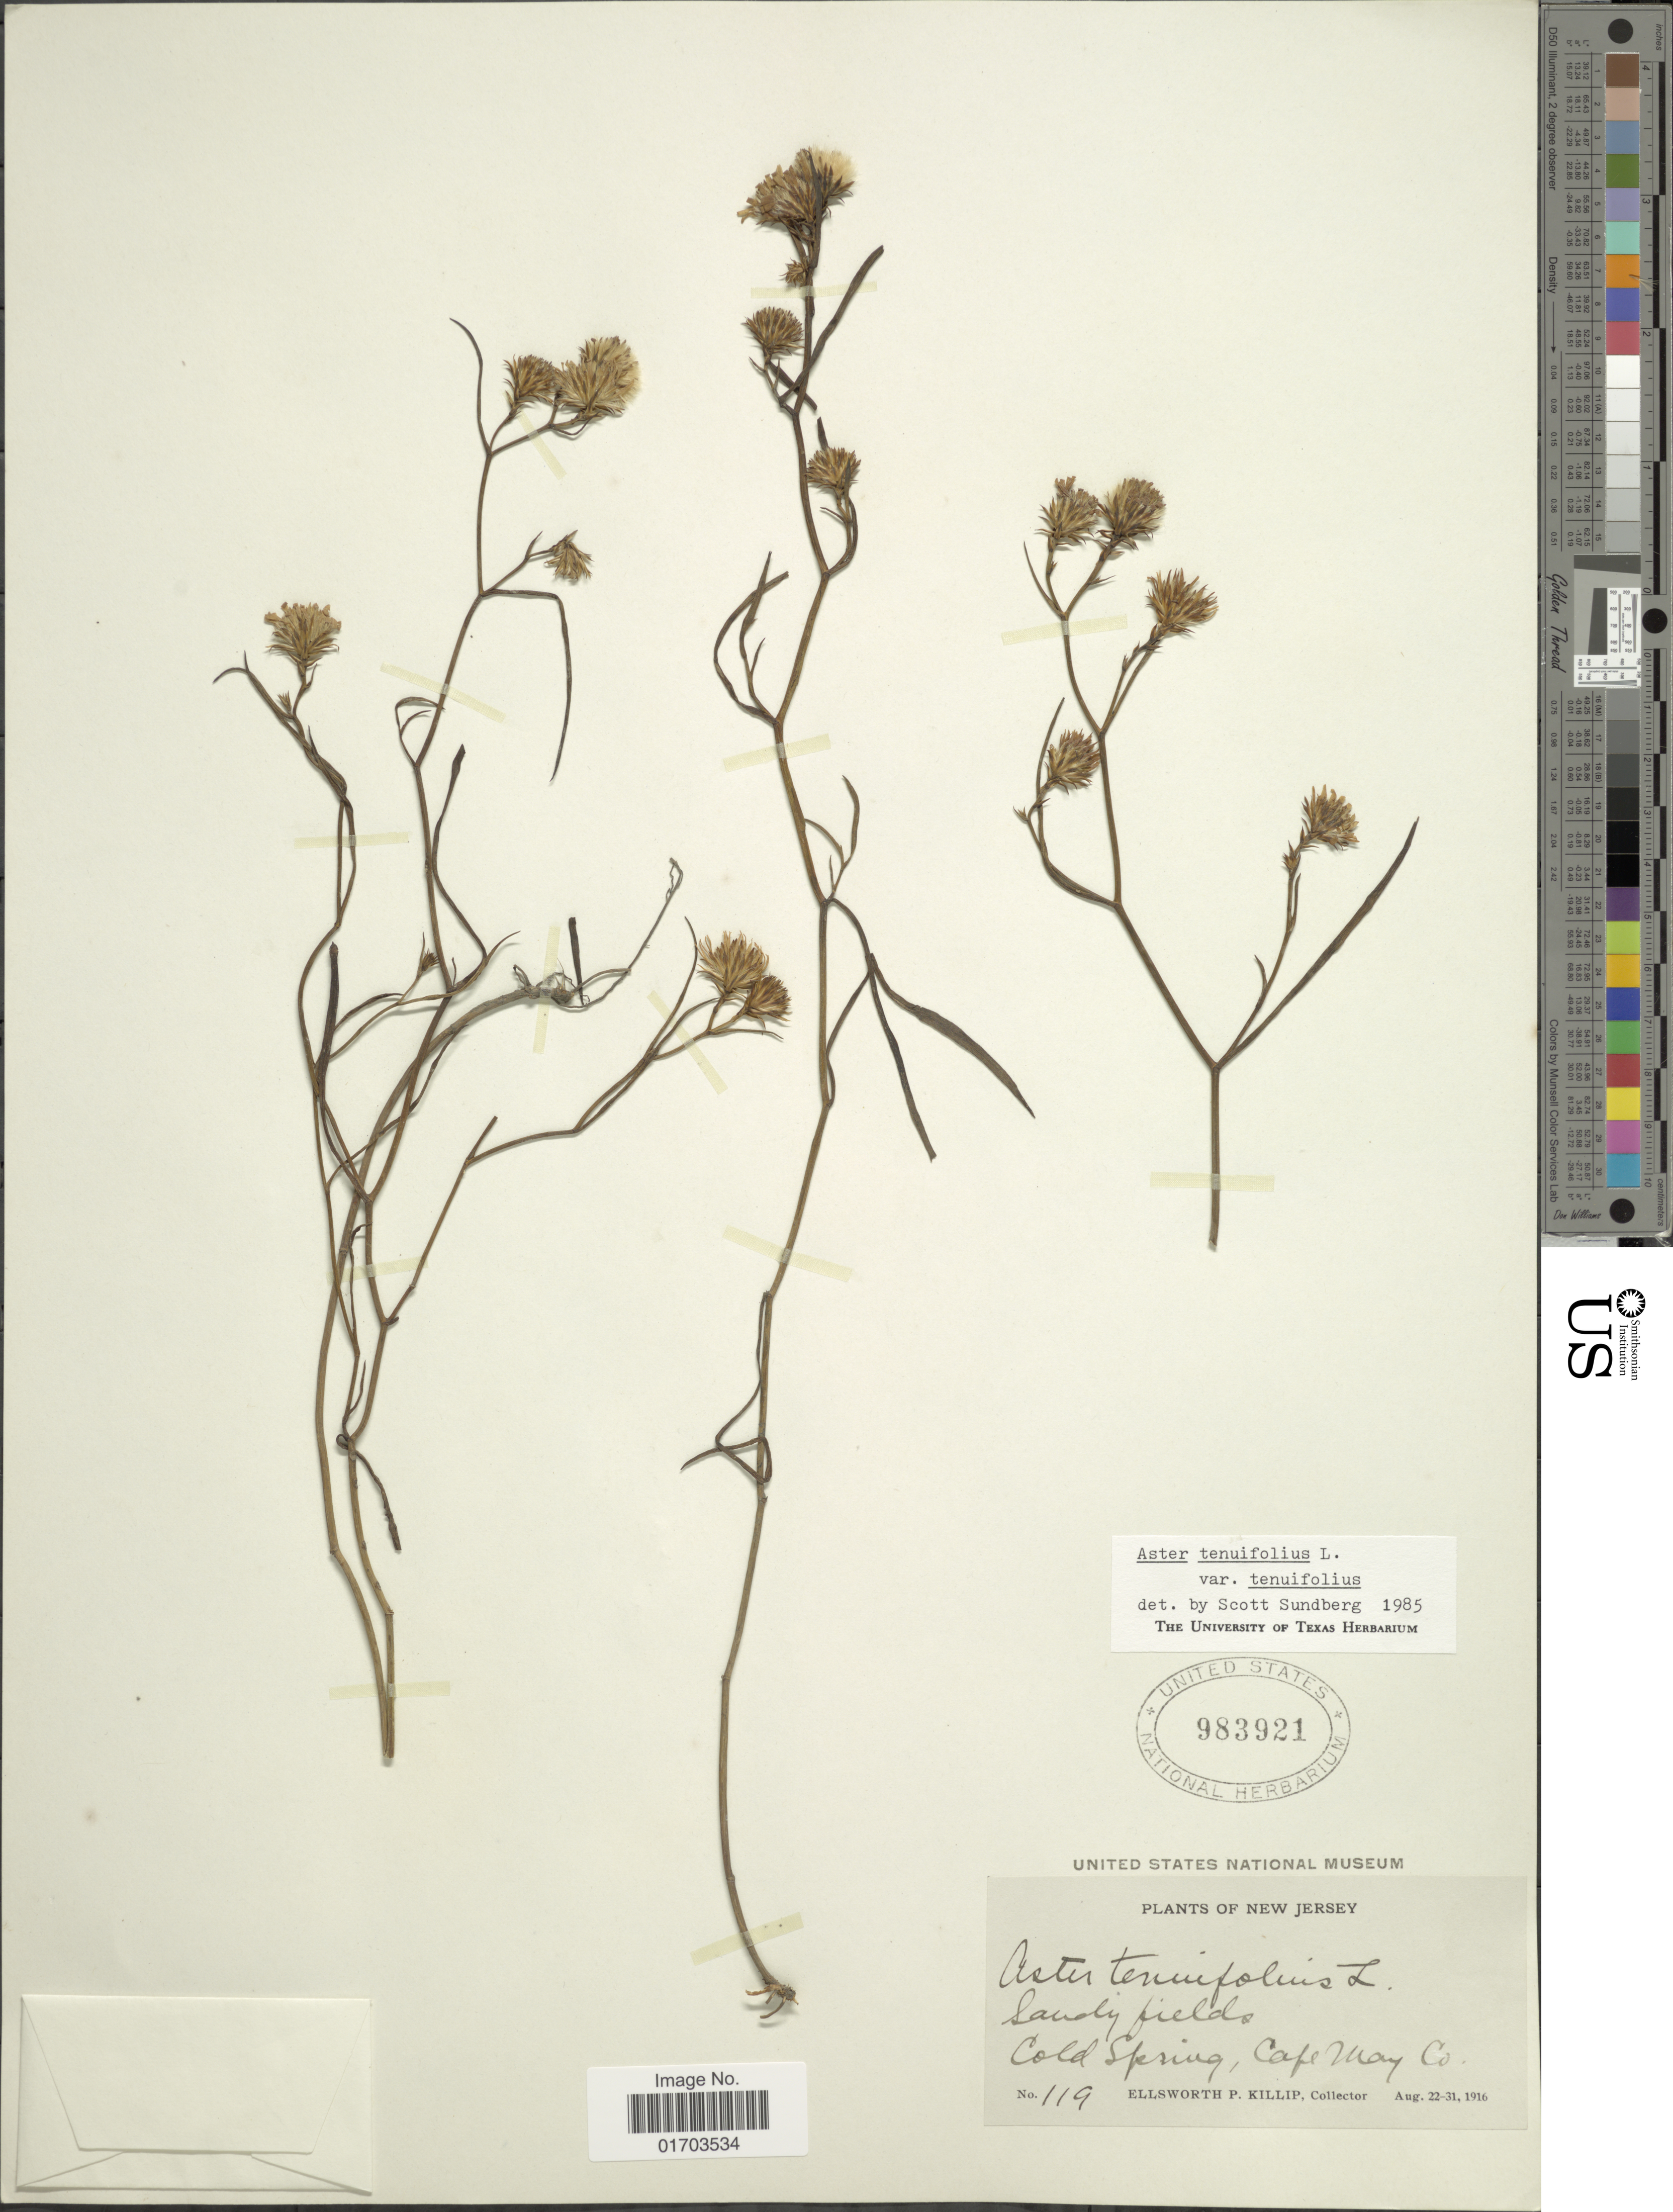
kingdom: Plantae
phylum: Tracheophyta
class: Magnoliopsida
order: Asterales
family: Asteraceae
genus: Symphyotrichum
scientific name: Symphyotrichum tenuifolium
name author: (L.) G.L. Nesom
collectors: E. P. Killip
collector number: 119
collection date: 1916-08-22/1916-08-31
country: United States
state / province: New Jersey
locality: Sandy fields, Cold Spring, Cape May Co.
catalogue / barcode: US 983921